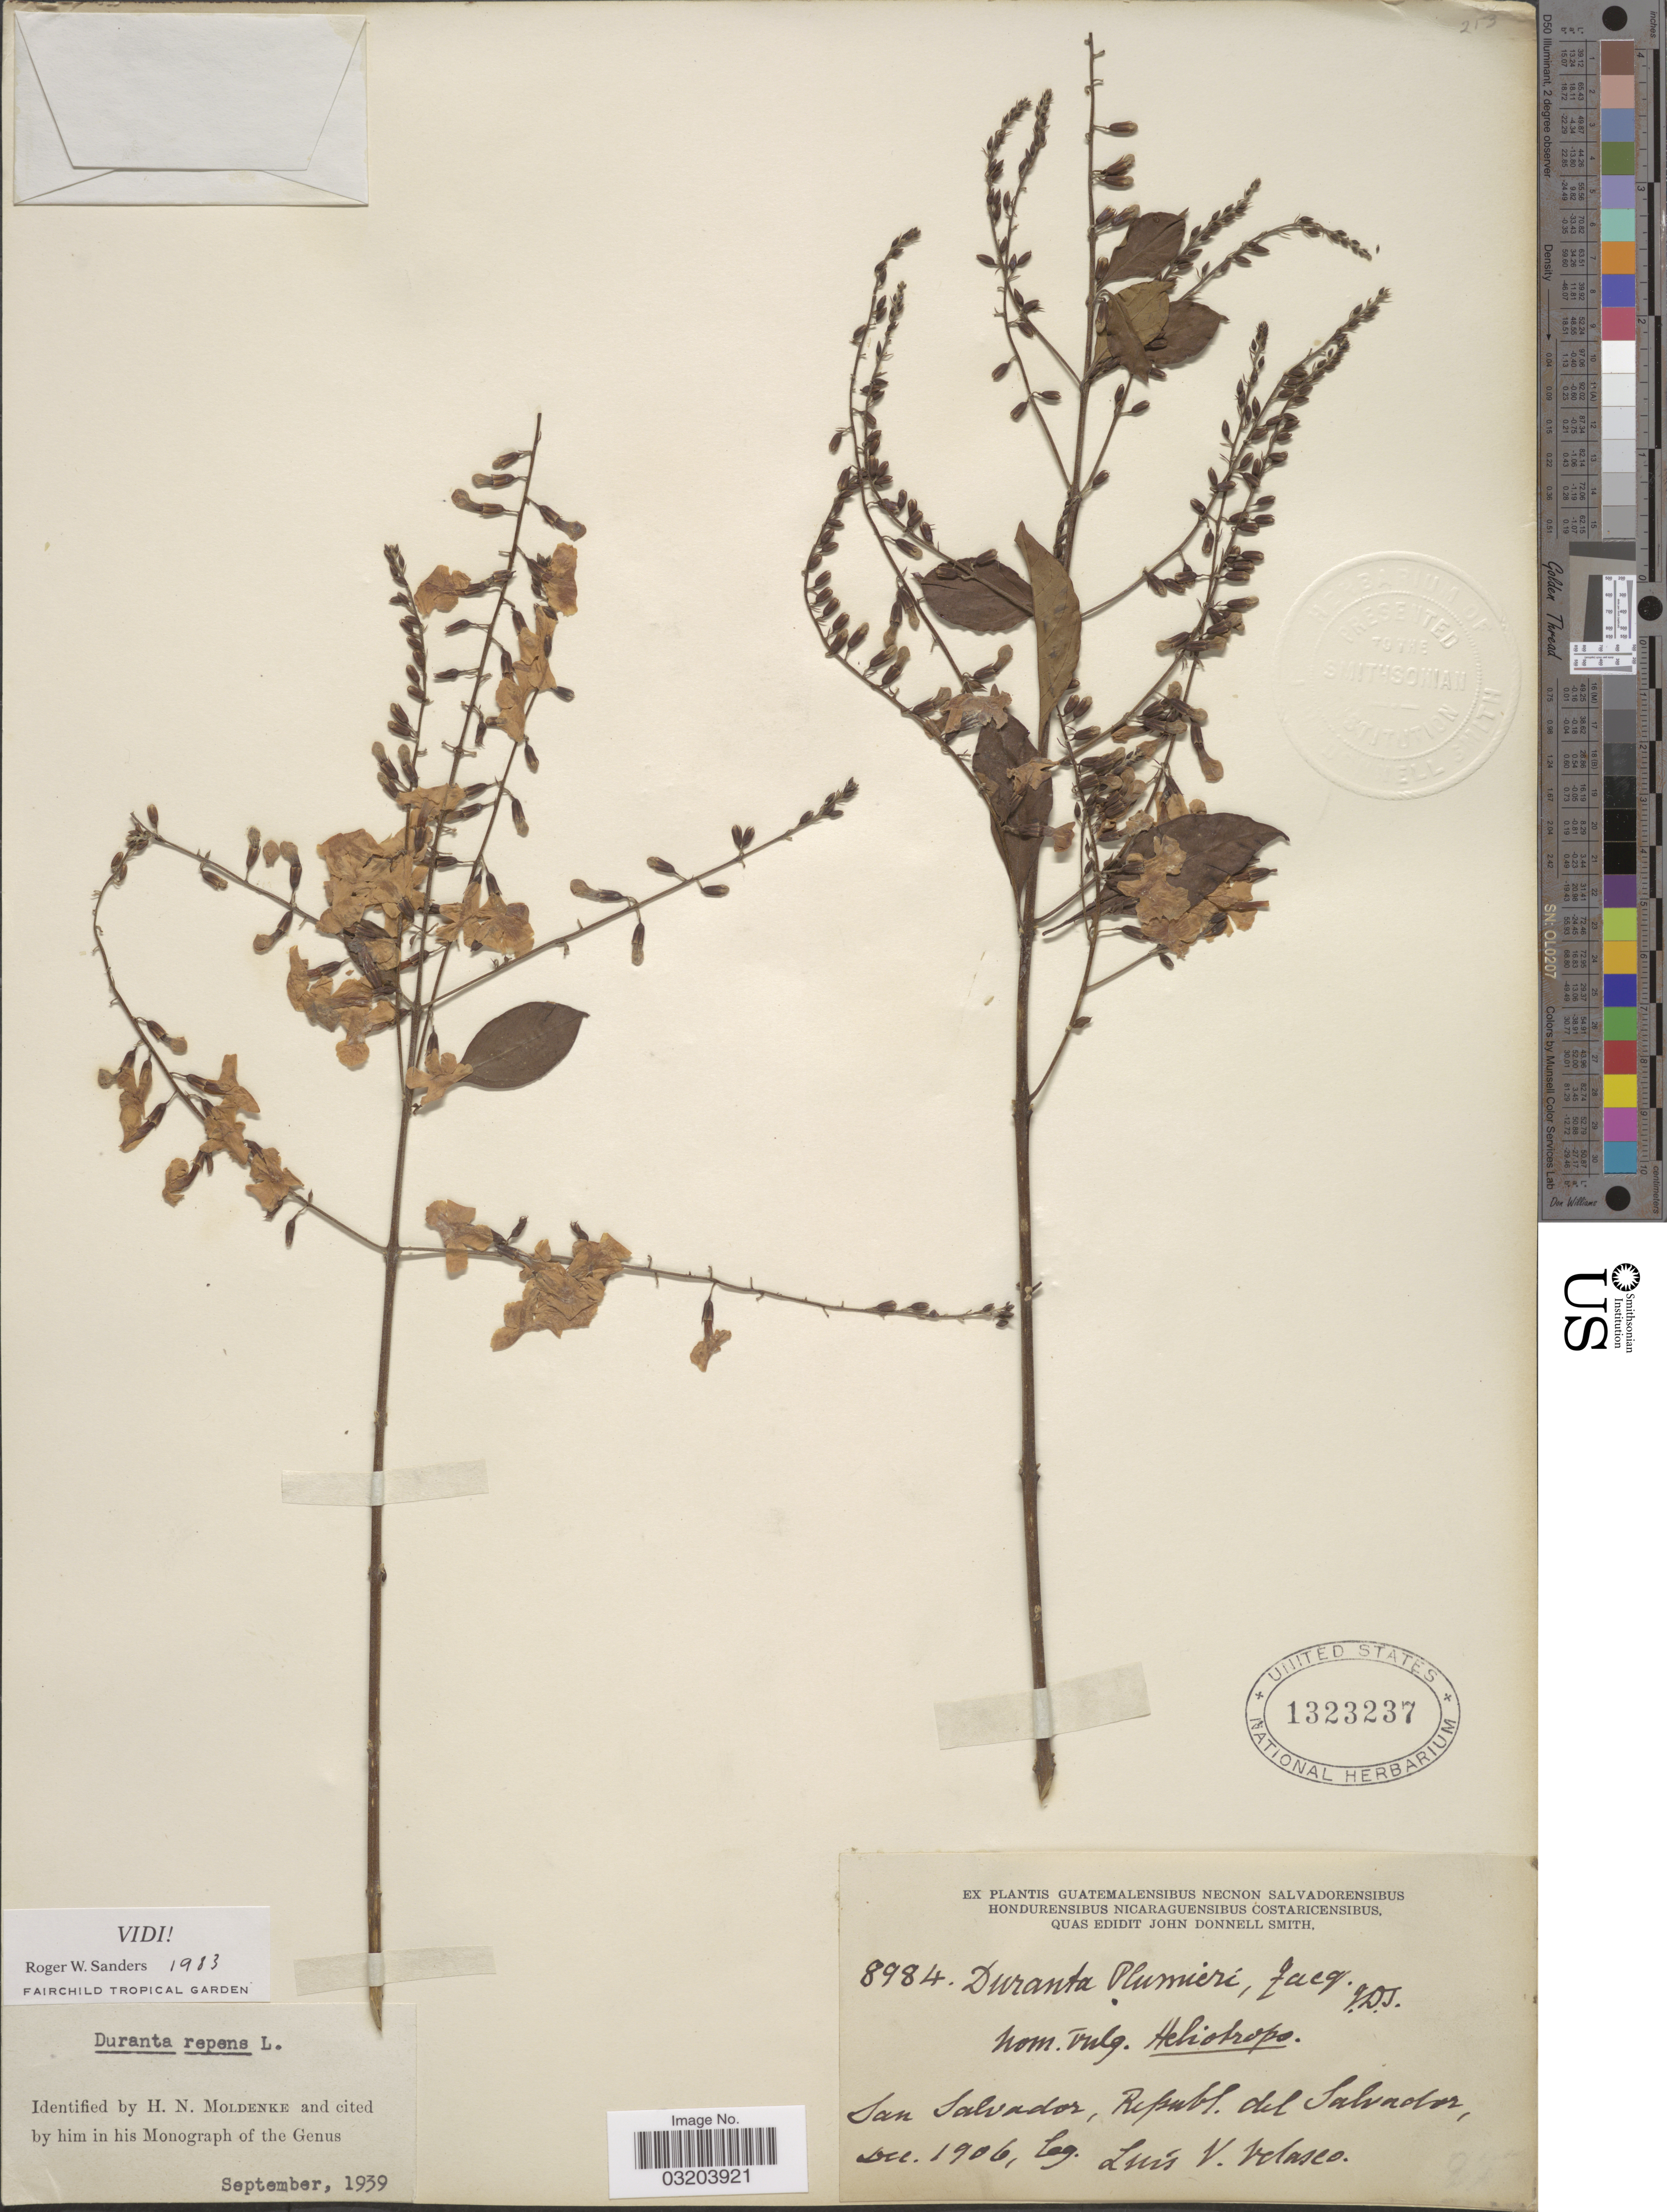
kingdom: Plantae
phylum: Tracheophyta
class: Magnoliopsida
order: Lamiales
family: Verbenaceae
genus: Duranta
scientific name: Duranta erecta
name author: L.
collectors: L. Velasco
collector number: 8984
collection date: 1906-12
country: El Salvador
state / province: San Salvador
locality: Republ. del Salvador.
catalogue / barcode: US 1323237